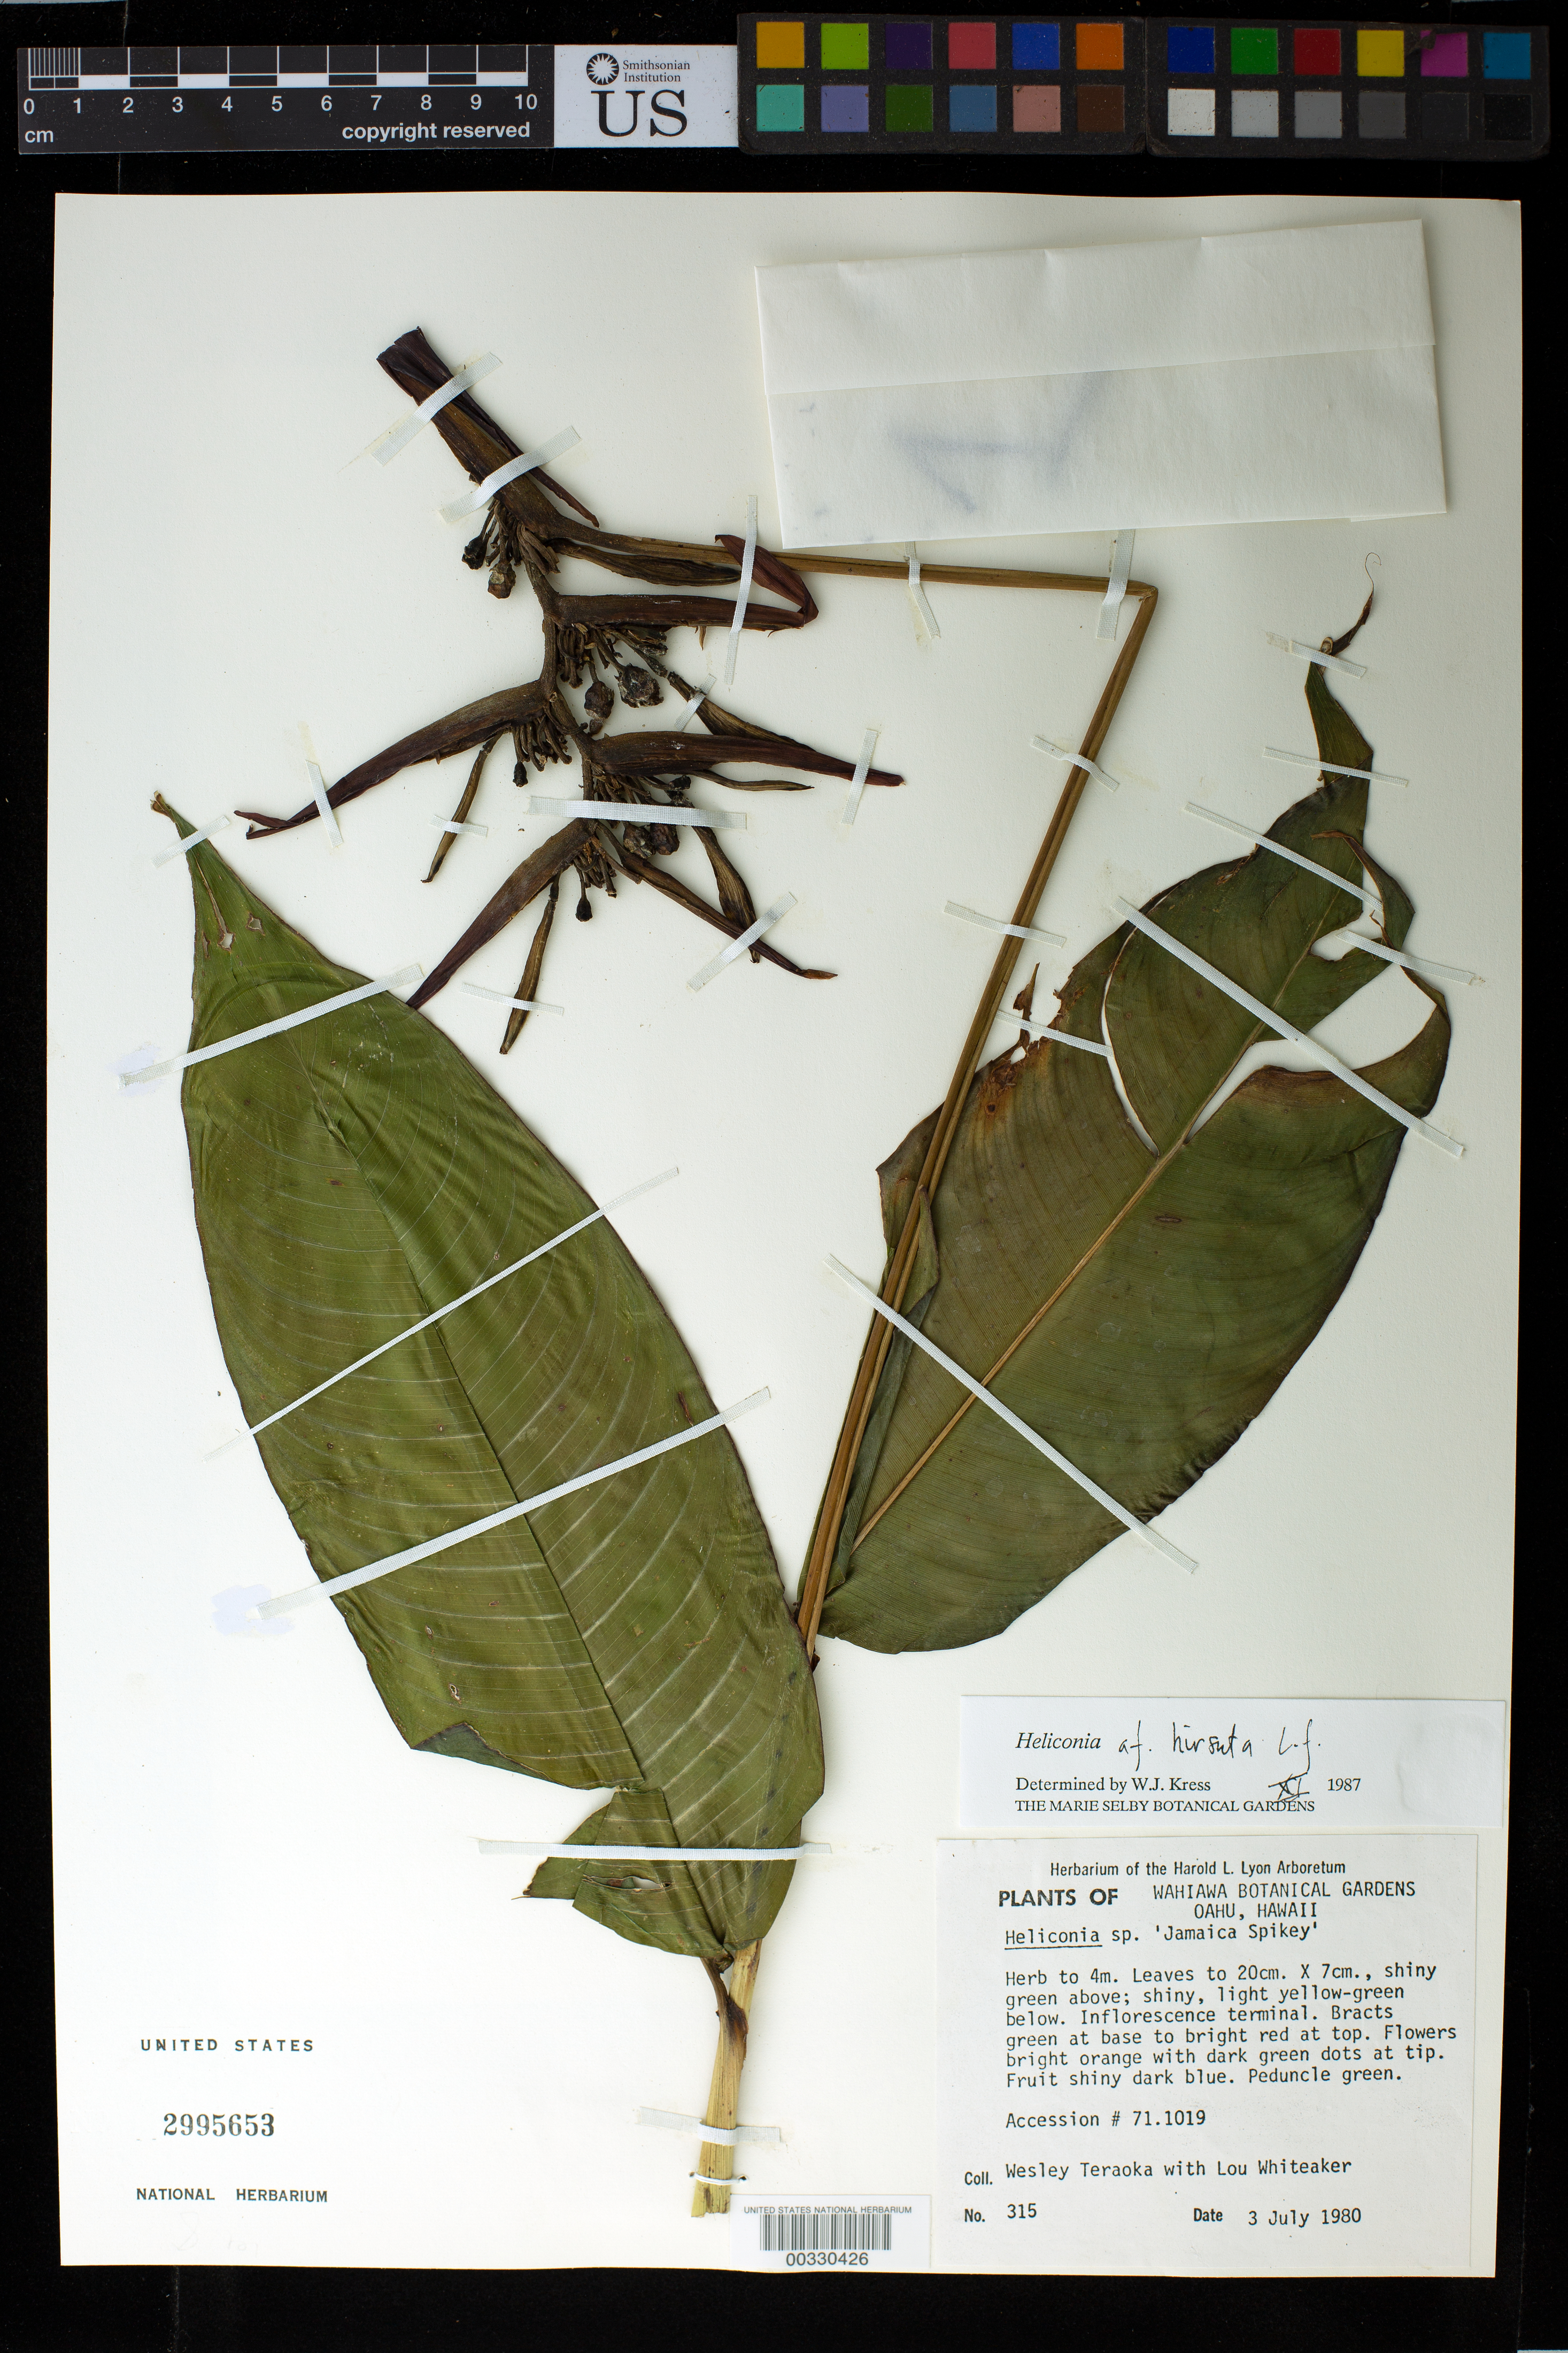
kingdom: Plantae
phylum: Tracheophyta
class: Liliopsida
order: Zingiberales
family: Heliconiaceae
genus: Heliconia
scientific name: Heliconia hirsuta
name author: L. f.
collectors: W. Teraoka & L. Whiteaker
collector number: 315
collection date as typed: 03 Jul 1980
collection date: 1980-07-03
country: United States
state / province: Hawaii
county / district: Honolulu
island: Oahu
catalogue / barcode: US 2995653